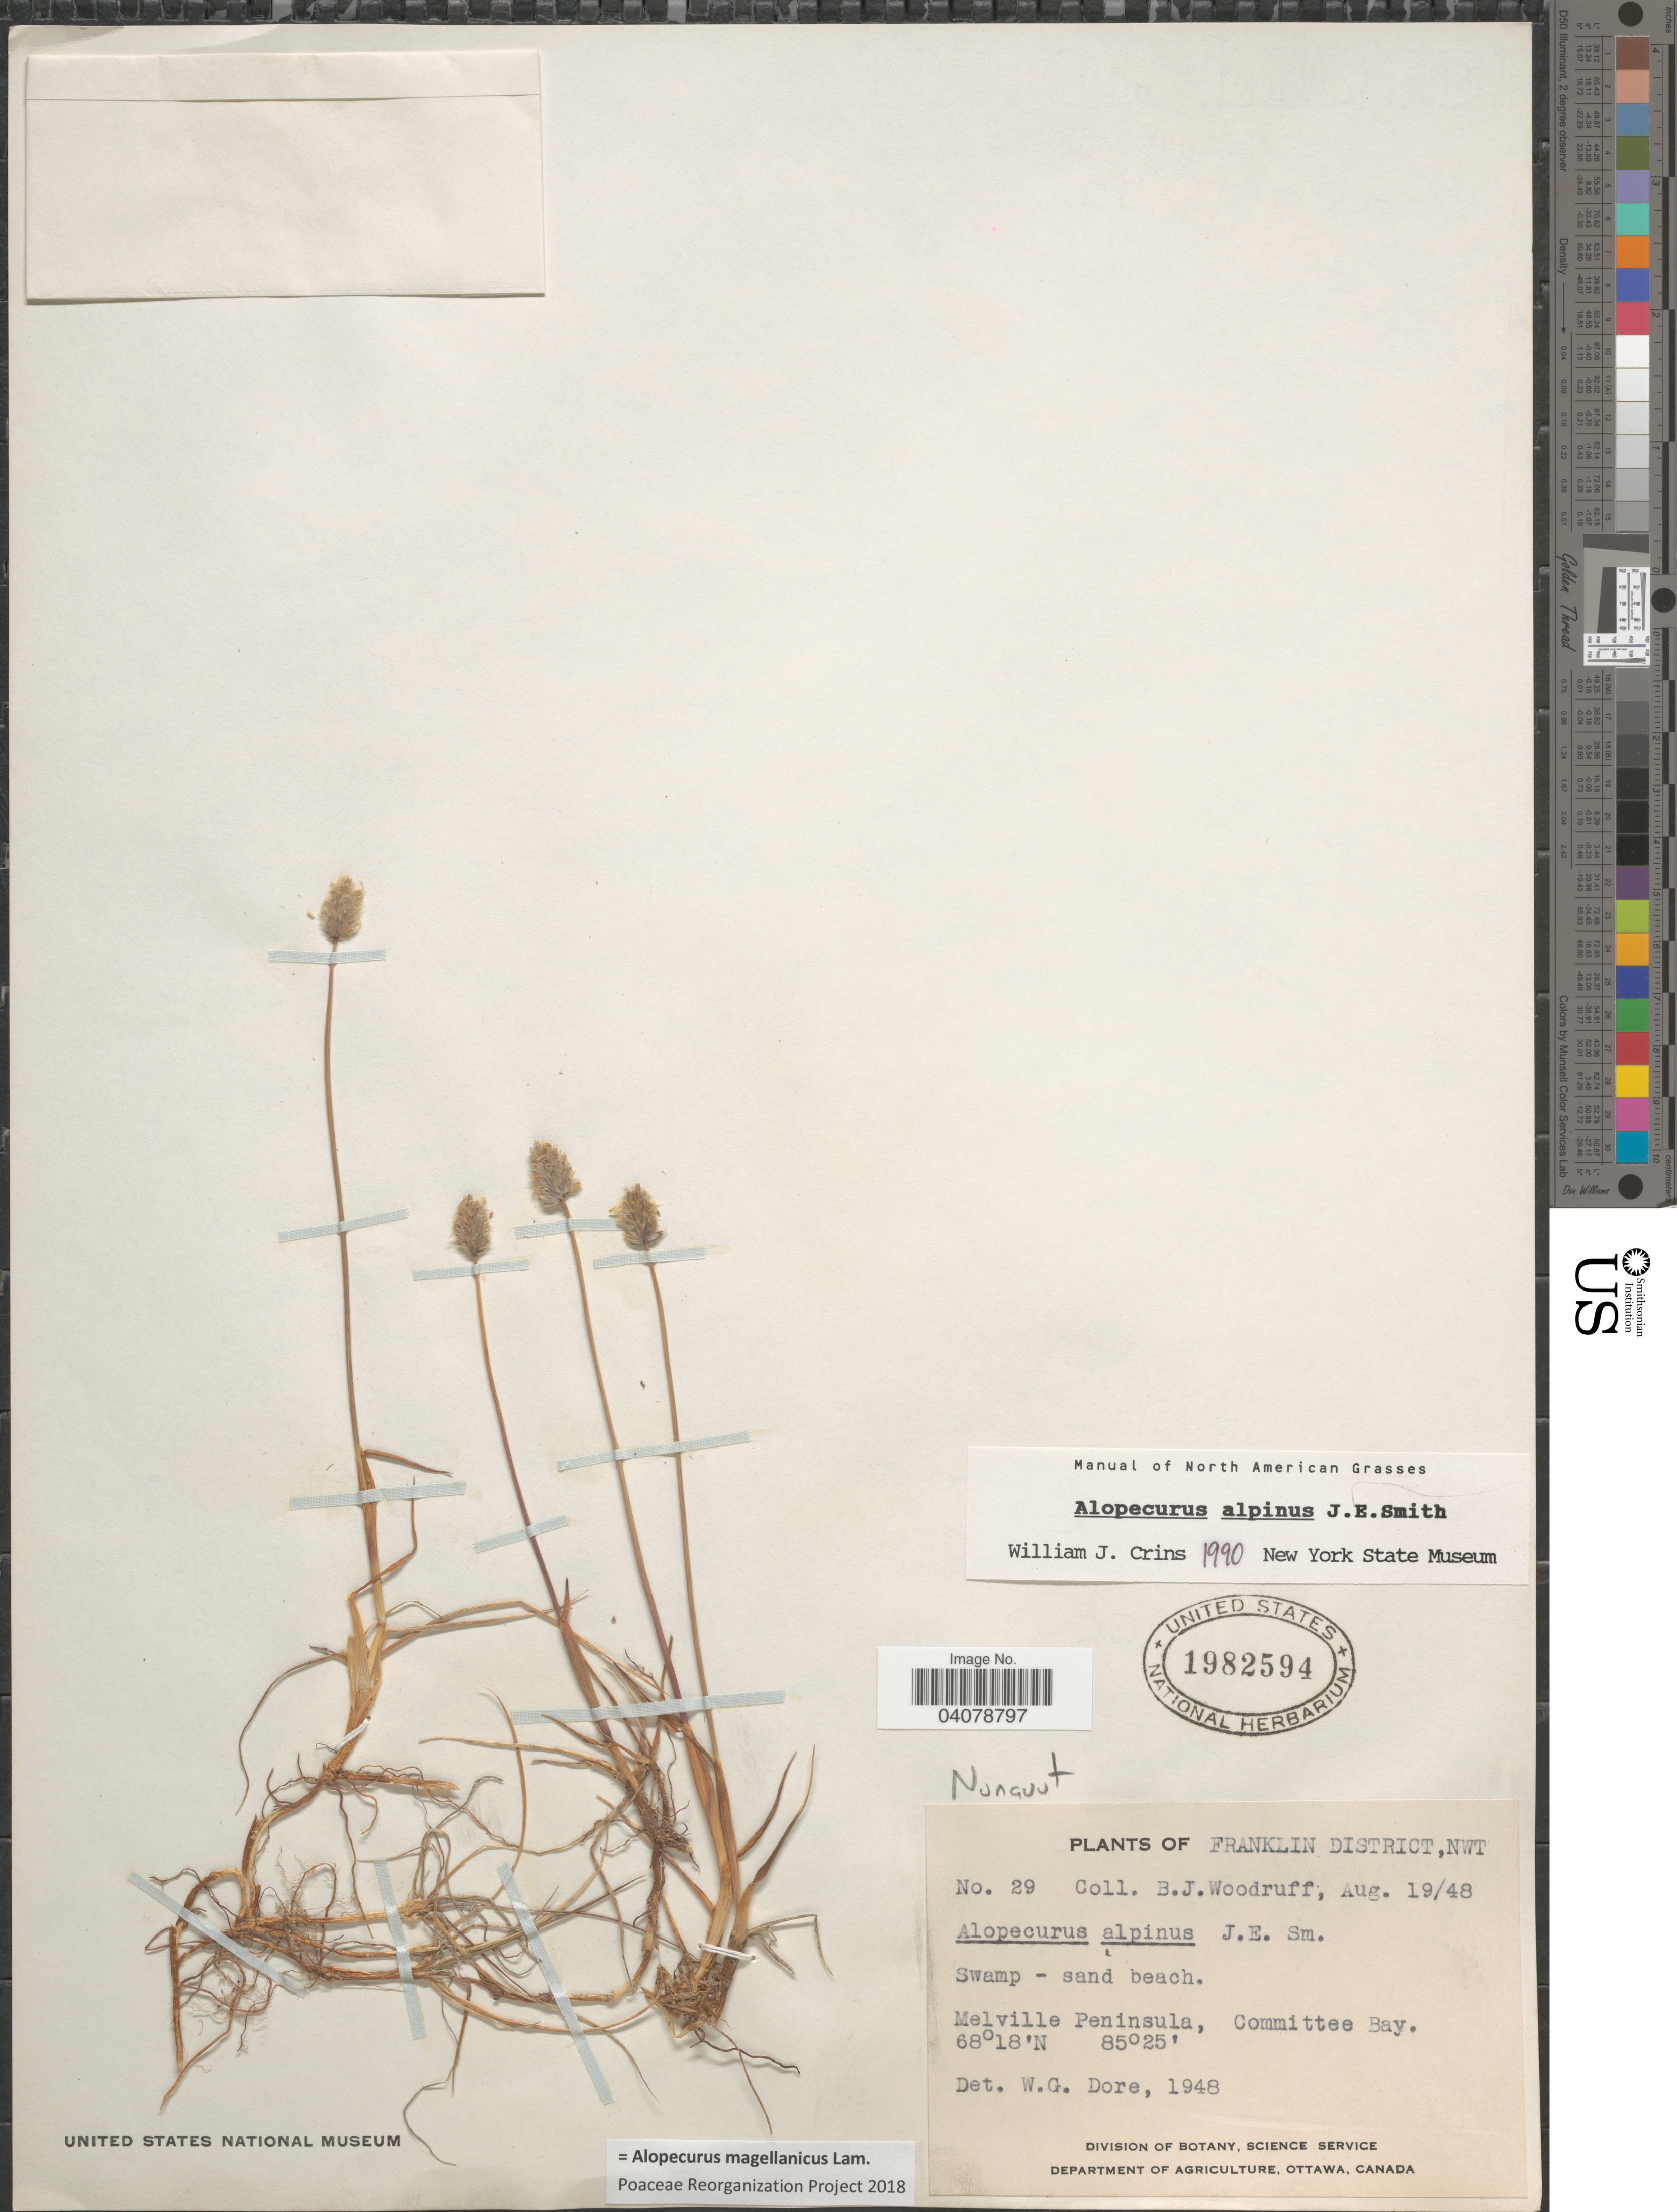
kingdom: Plantae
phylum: Tracheophyta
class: Liliopsida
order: Poales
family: Poaceae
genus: Alopecurus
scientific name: Alopecurus magellanicus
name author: Lam.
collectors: B. Woodruff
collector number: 29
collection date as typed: Transcribed d/m/y: 19/8/48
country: Canada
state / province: Northwest Territories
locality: Franklin District. Melville Peninsula, Committee Bay.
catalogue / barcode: US 1982594